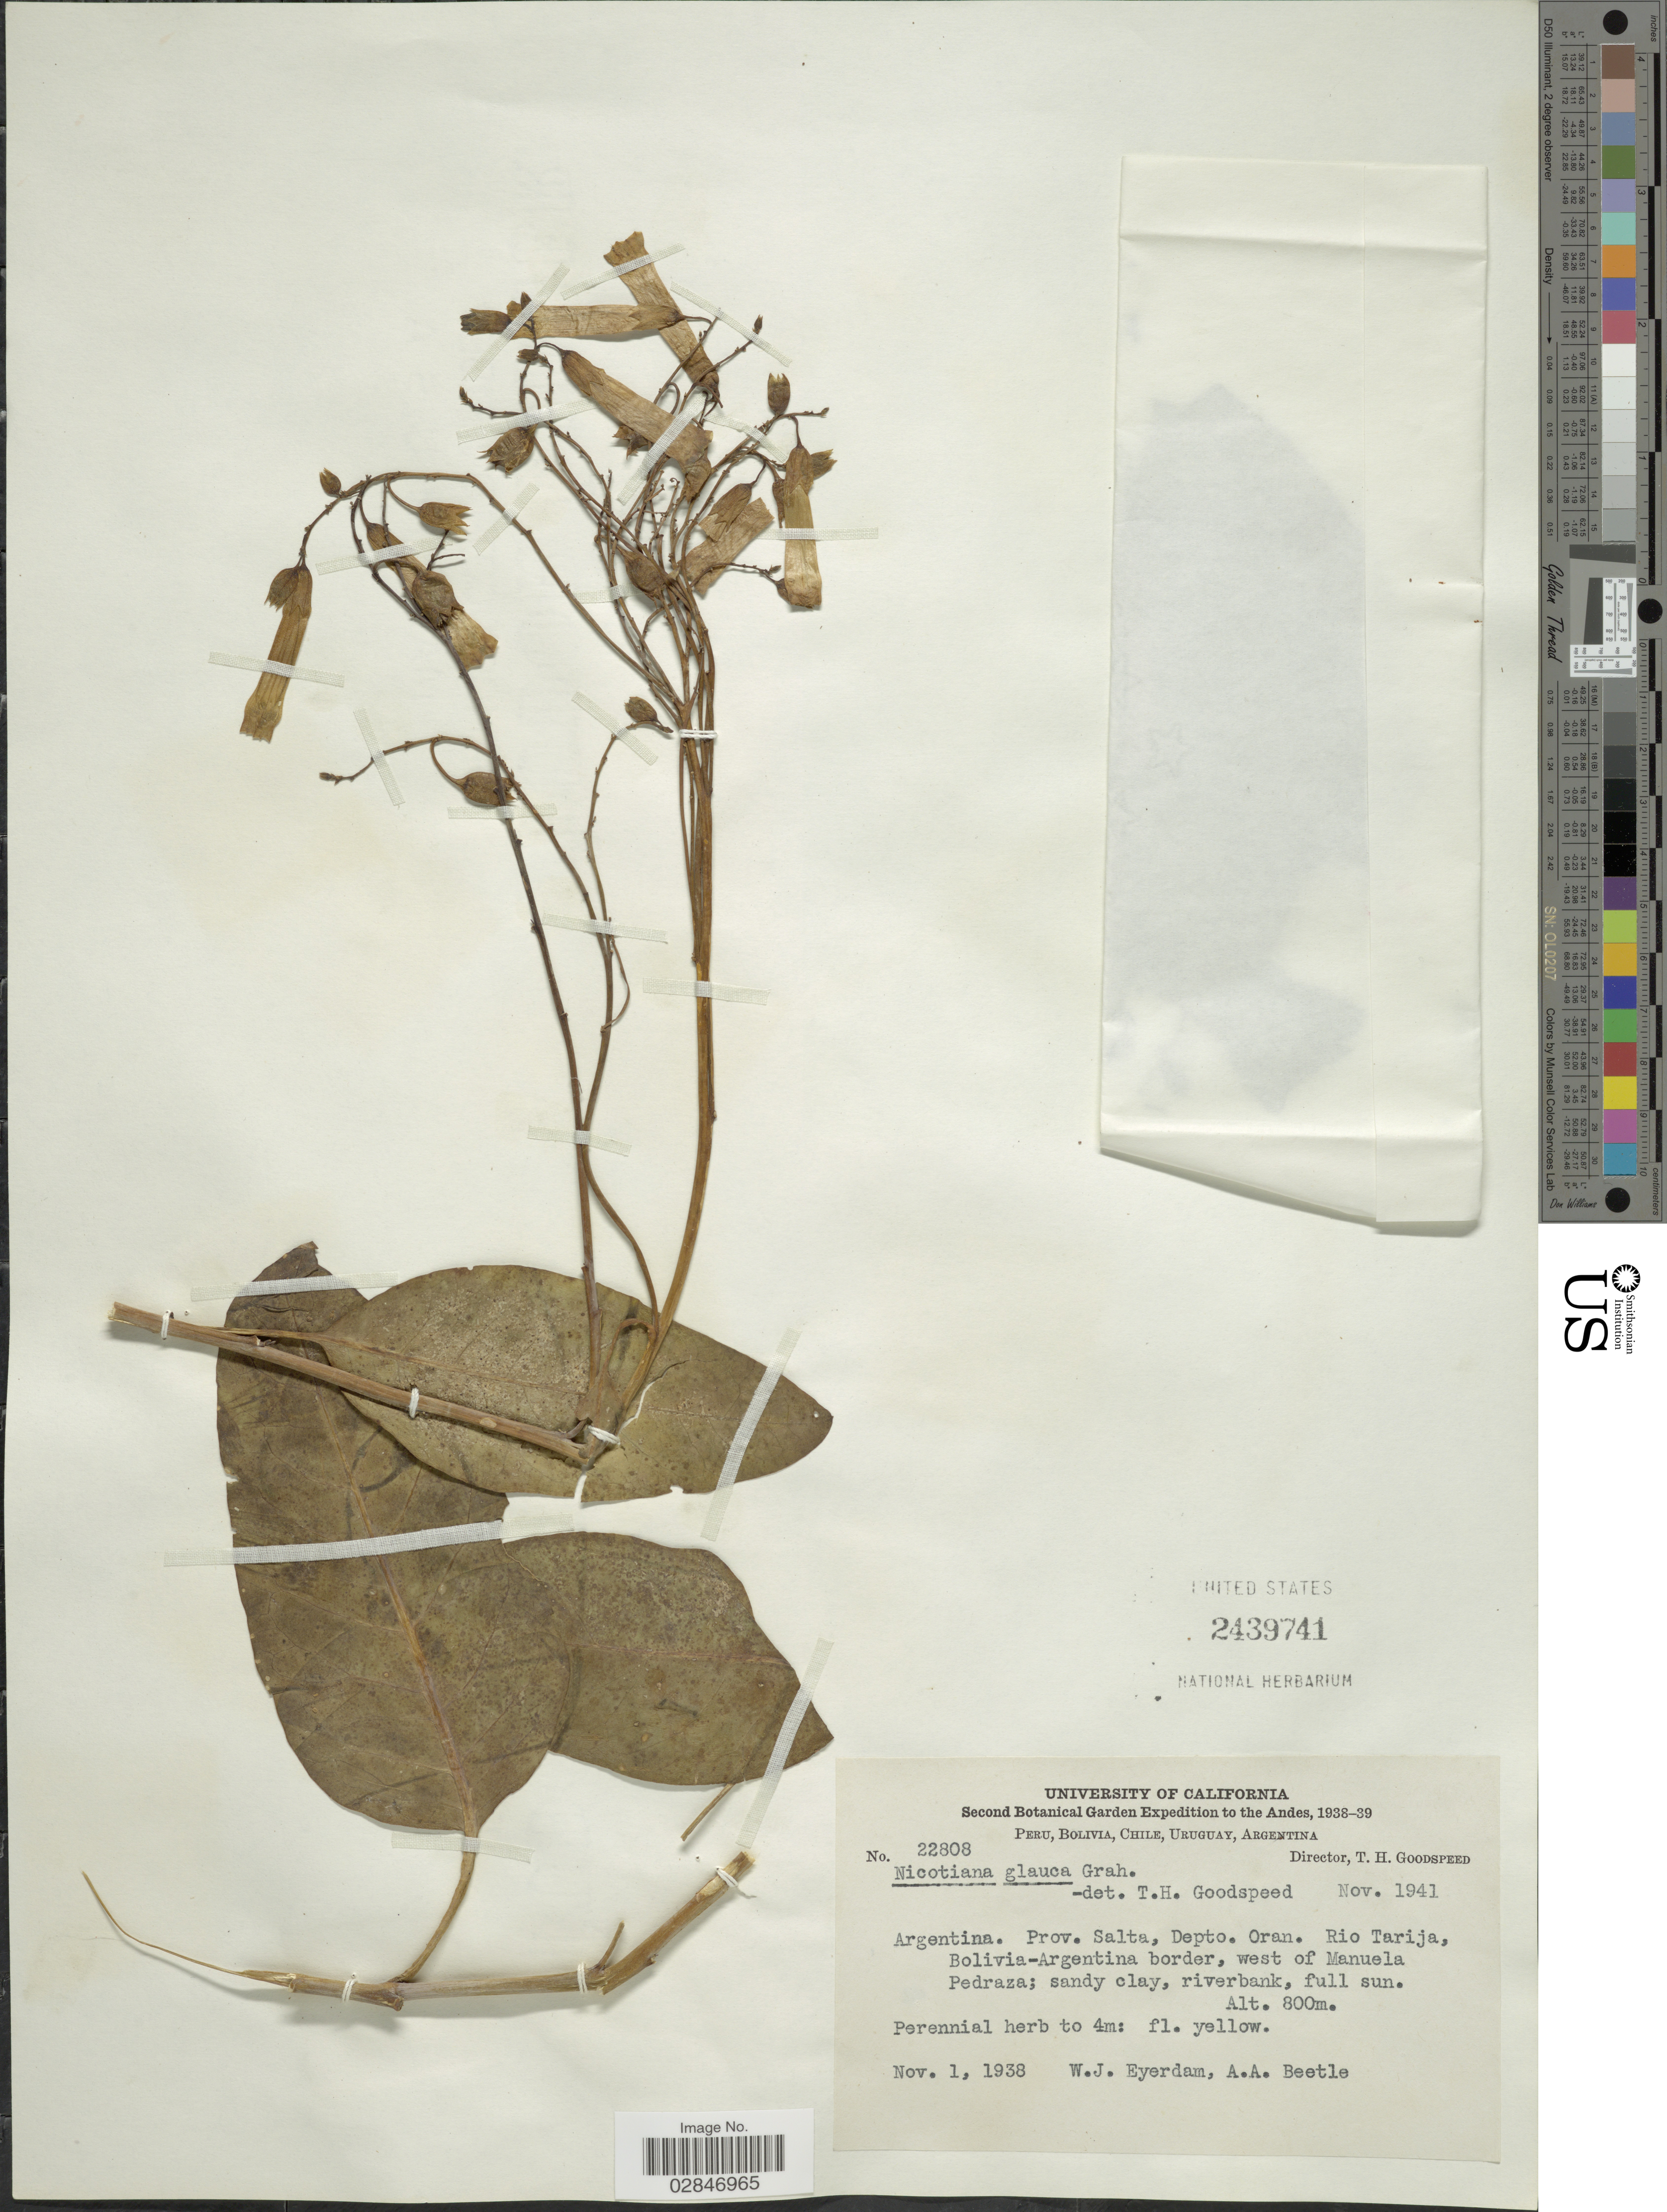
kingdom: Plantae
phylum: Tracheophyta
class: Magnoliopsida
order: Solanales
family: Solanaceae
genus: Nicotiana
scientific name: Nicotiana glauca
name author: Graham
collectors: W. J. Eyerdam & A. A. Beetle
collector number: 22808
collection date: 1938-11-01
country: Argentina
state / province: Salta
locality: The Andes, Prov. Salta, Depto. Oran, Rio Tarija, Bolivia-Argentina border, west of Manuela Pedraza.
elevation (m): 800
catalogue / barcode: US 2439741